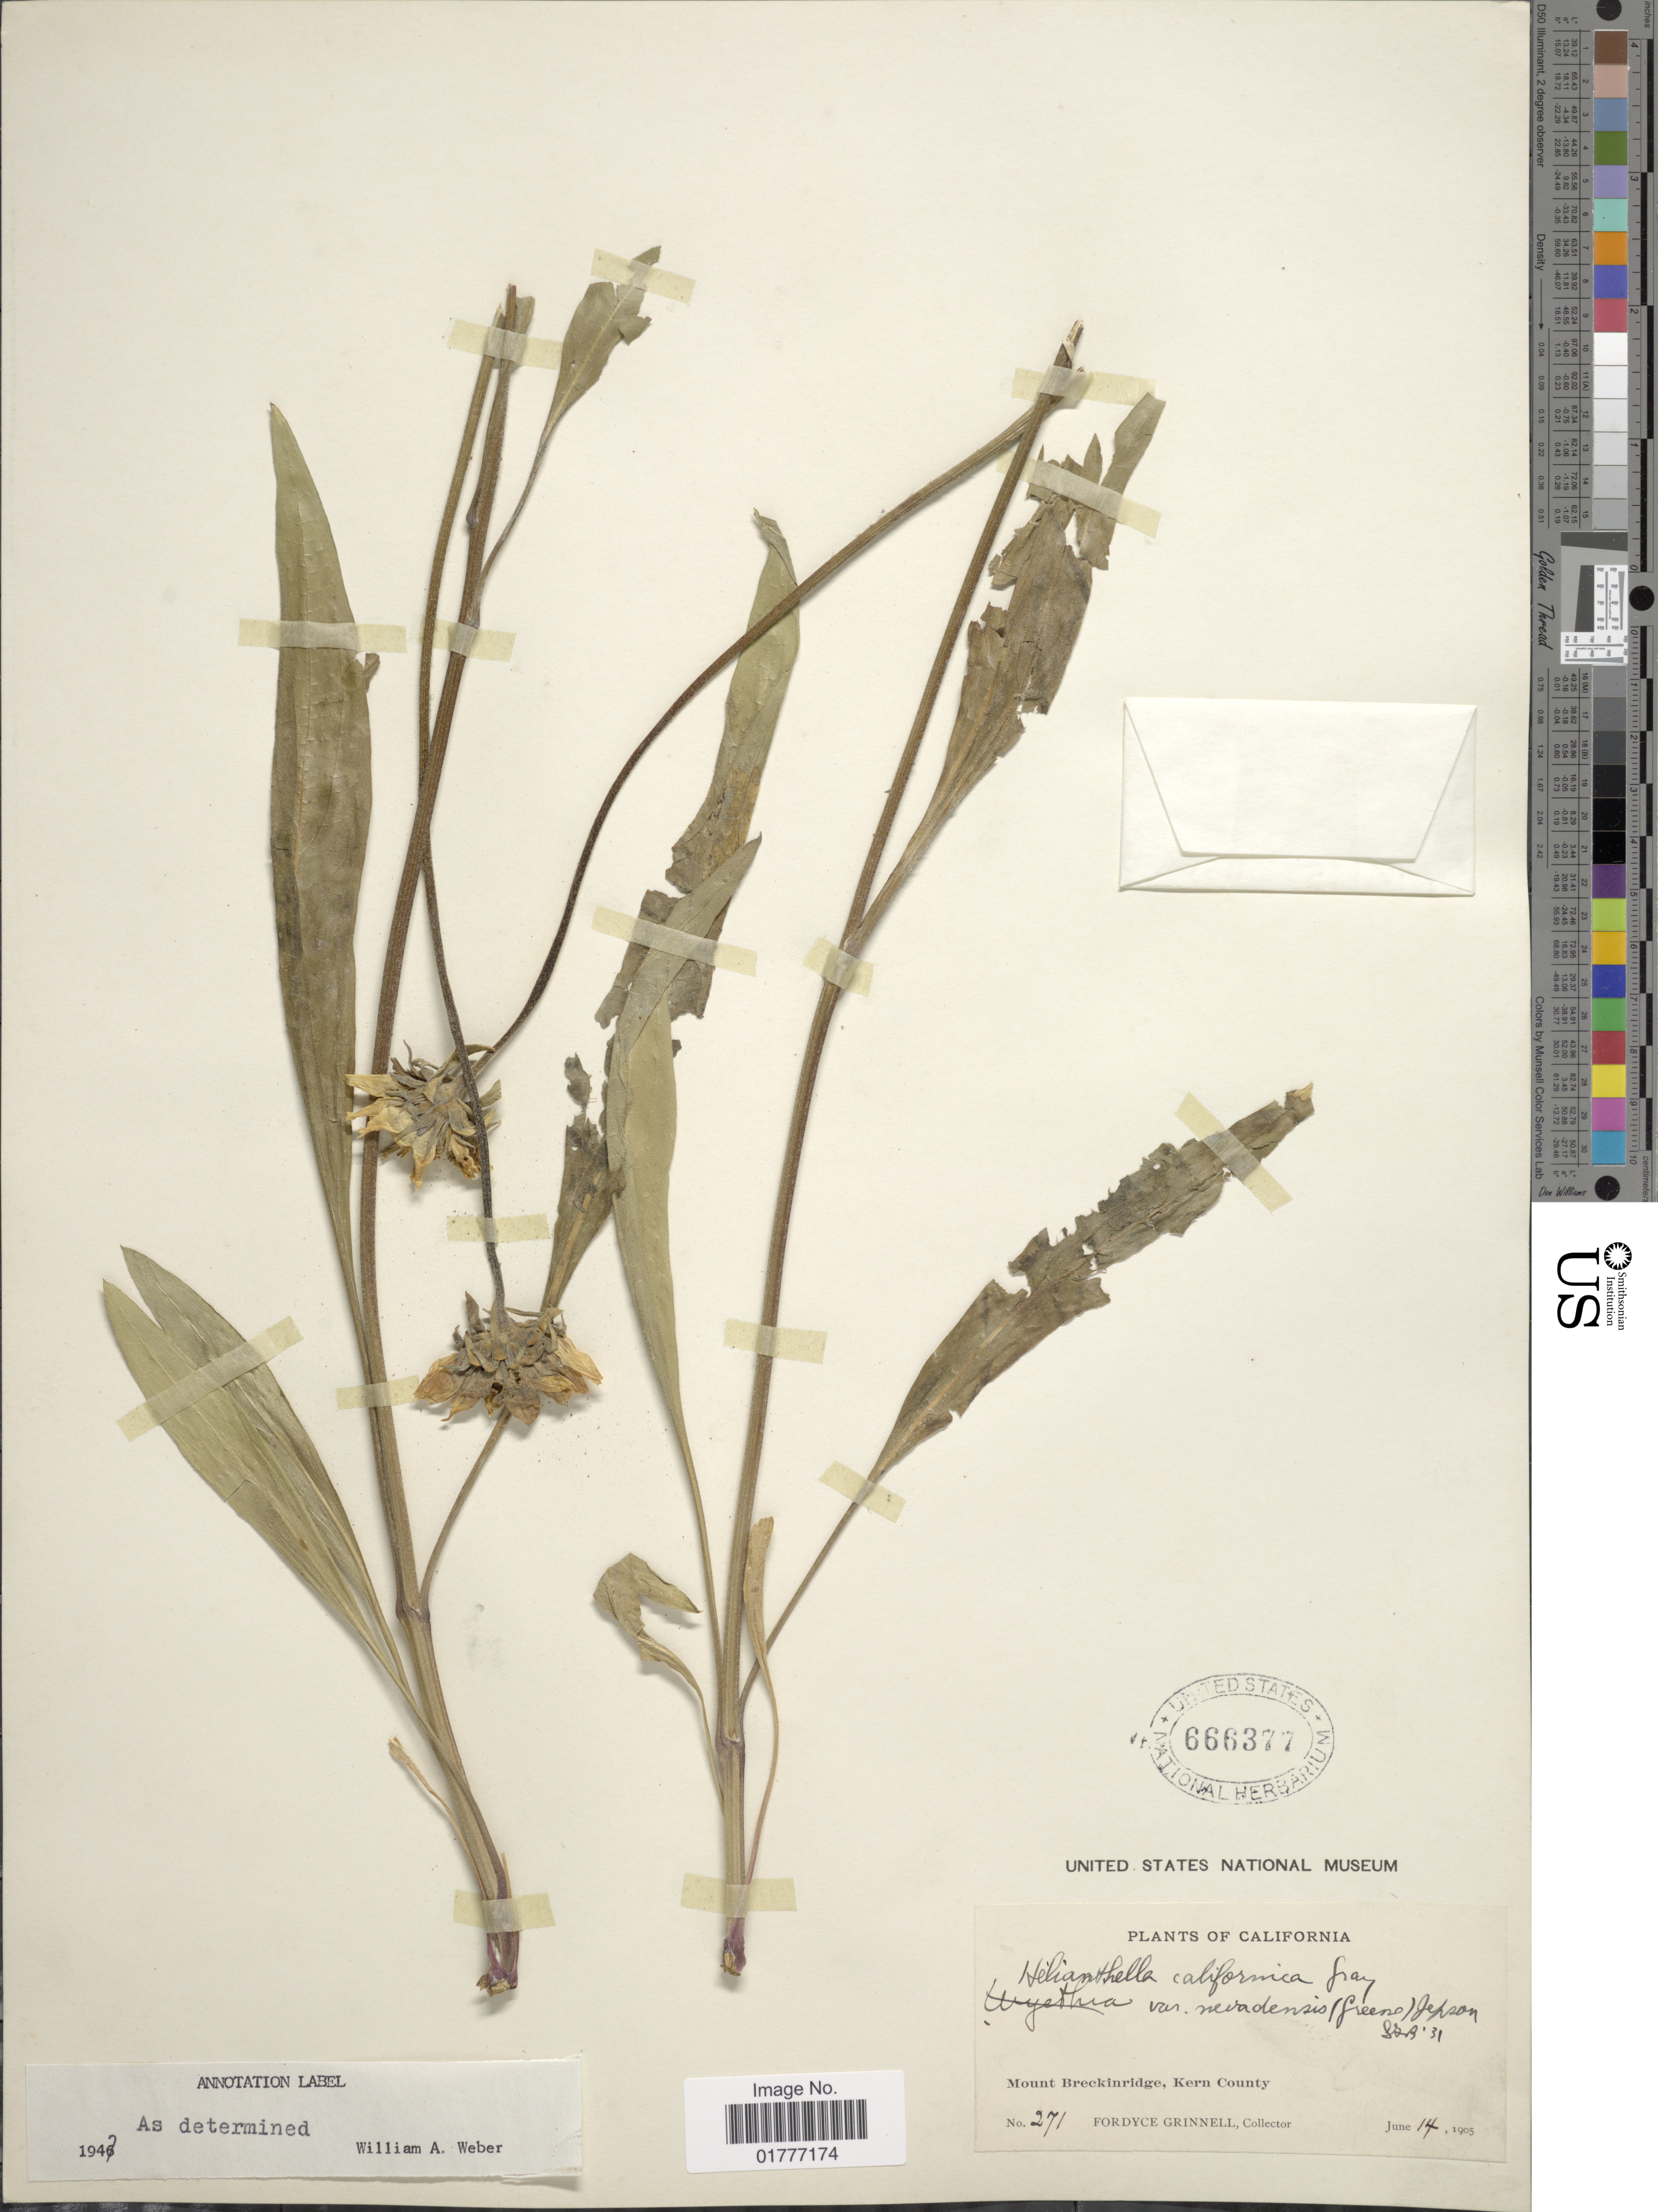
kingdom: Plantae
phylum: Tracheophyta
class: Magnoliopsida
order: Asterales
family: Asteraceae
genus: Helianthella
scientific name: Helianthella californica var. nevadensis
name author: (Greene) Jeps.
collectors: F. Grinnell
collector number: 271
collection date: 1905-06-14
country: United States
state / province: California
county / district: Kern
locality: Mount Breckinridge, Kern County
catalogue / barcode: US 666377